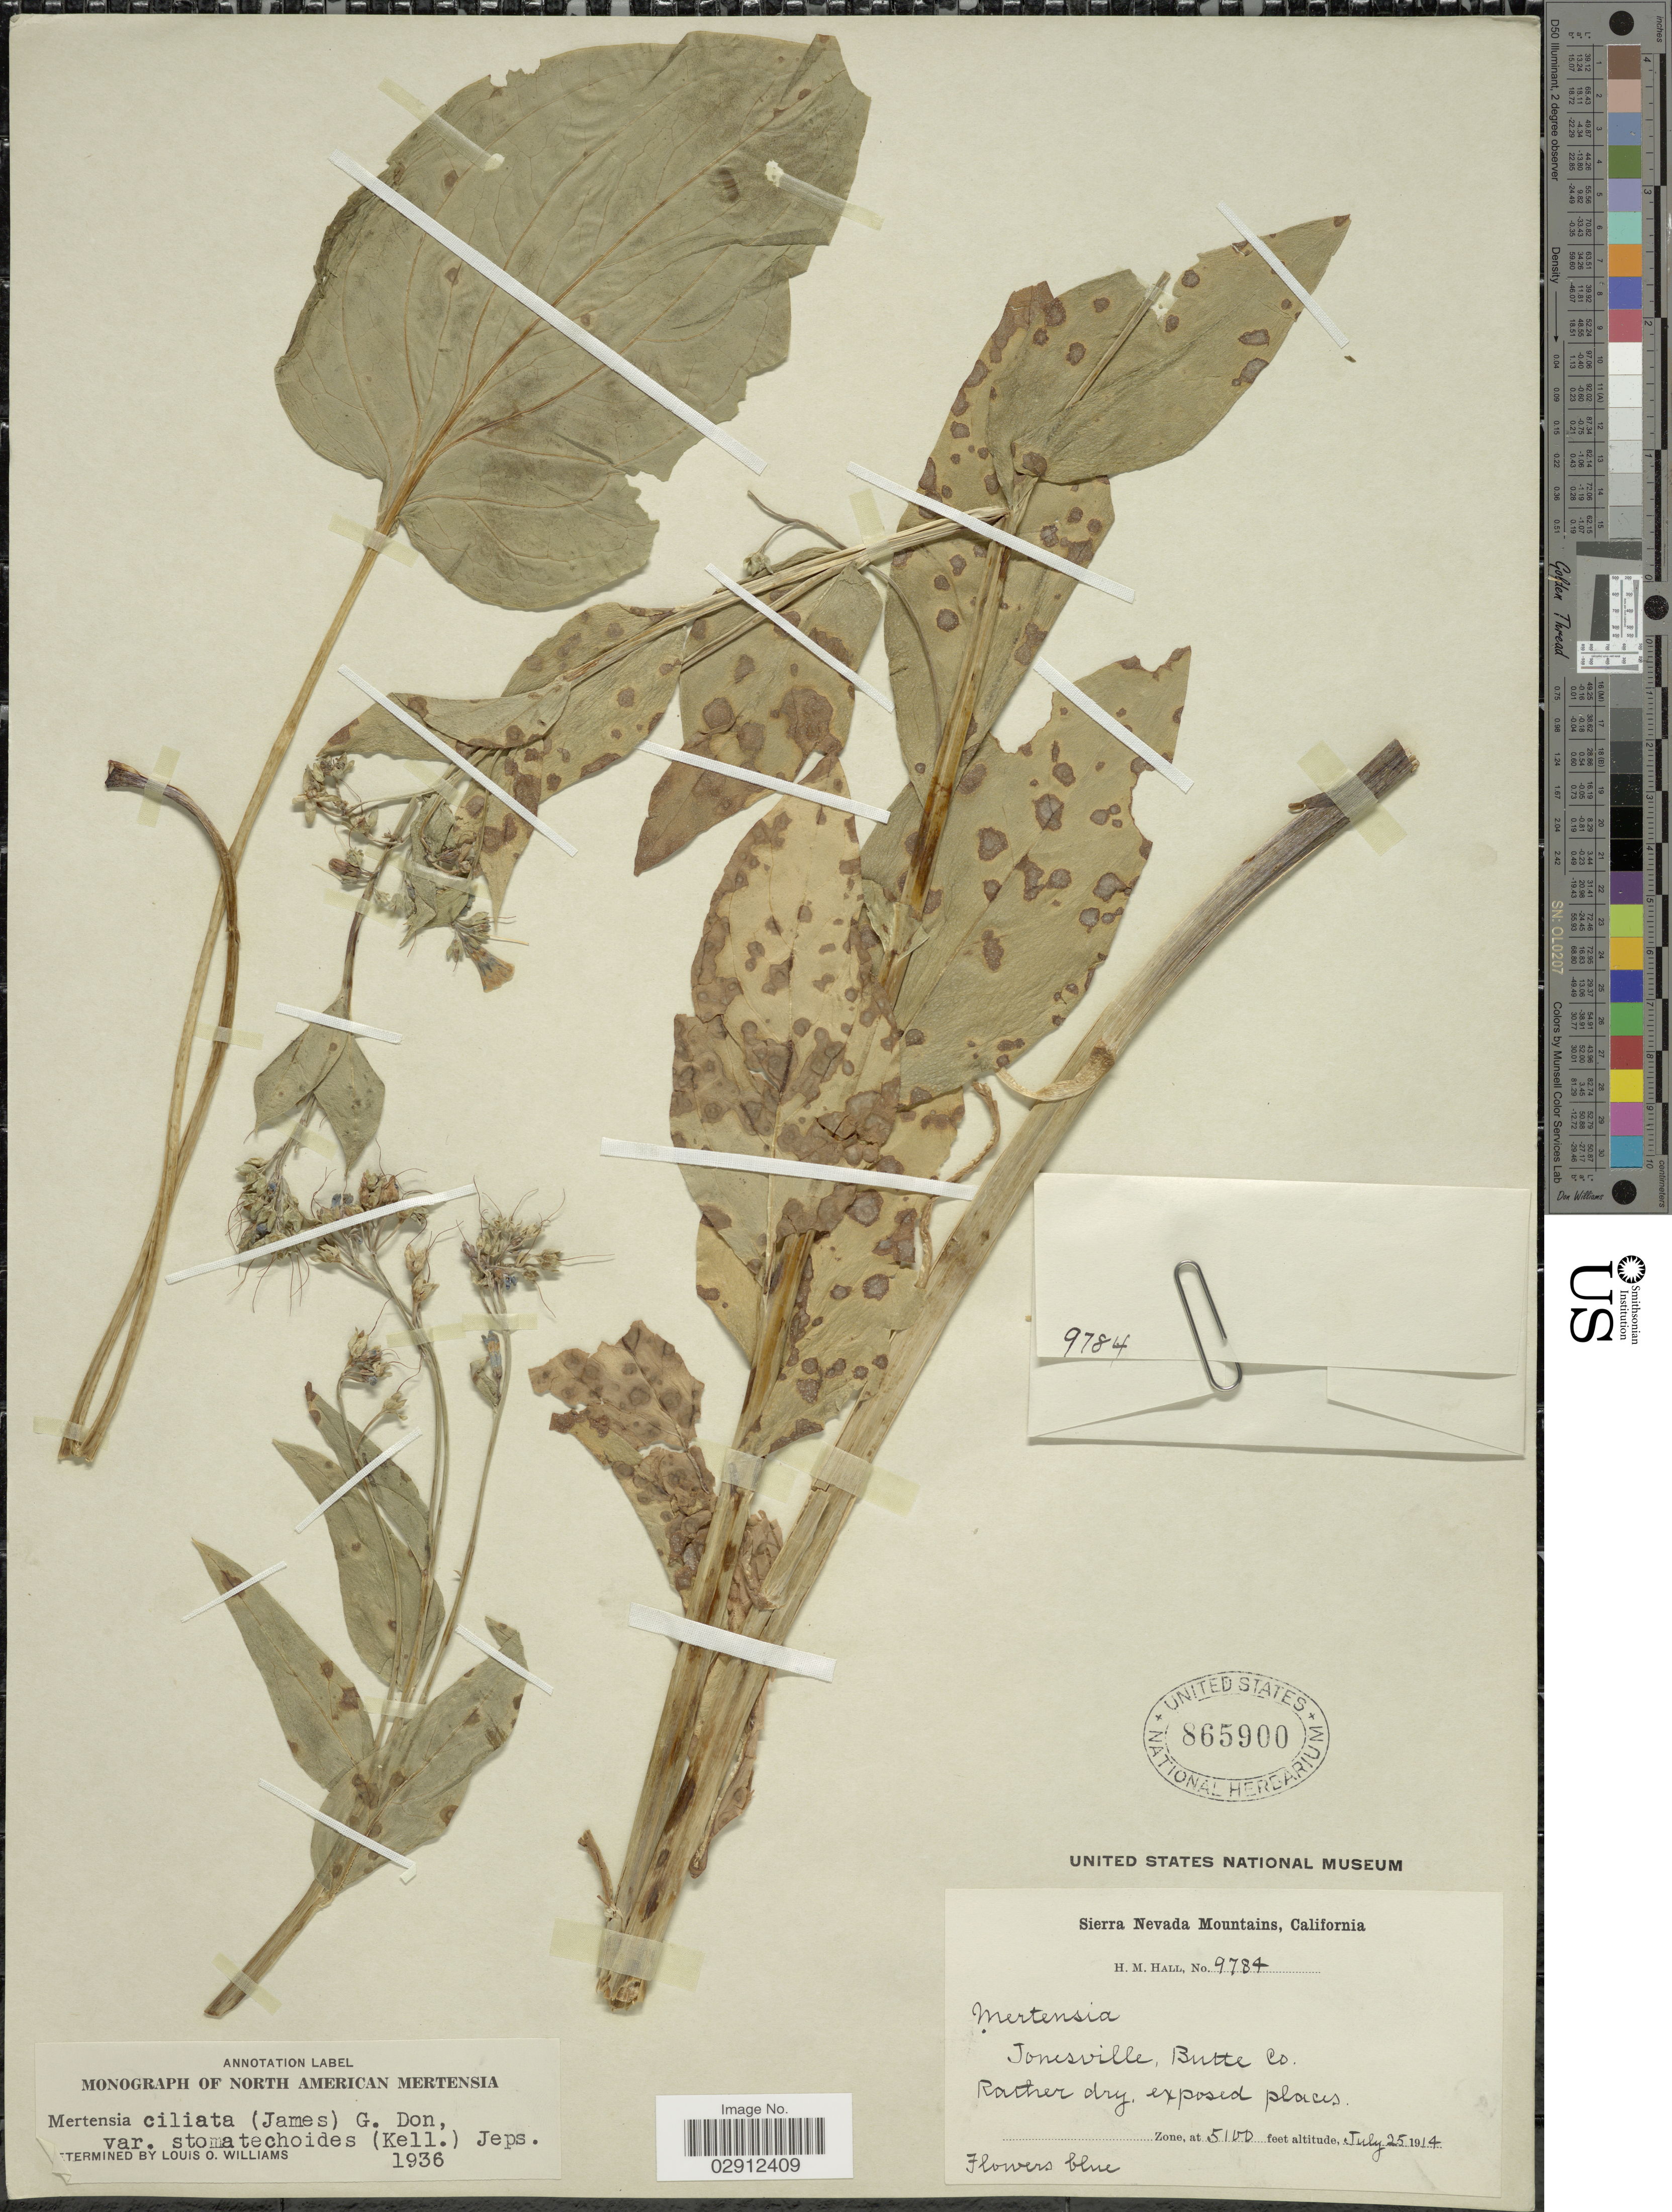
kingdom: Plantae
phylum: Tracheophyta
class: Magnoliopsida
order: Boraginales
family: Boraginaceae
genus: Mertensia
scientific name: Mertensia ciliata var. stomatechoides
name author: (Kellogg) Jeps.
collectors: H. M. Hall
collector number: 9784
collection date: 1914-07-25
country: United States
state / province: California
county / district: Butte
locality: Sierra Nevada Mountains. Jonesville, Butte Co.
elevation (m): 1554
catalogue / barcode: US 865900